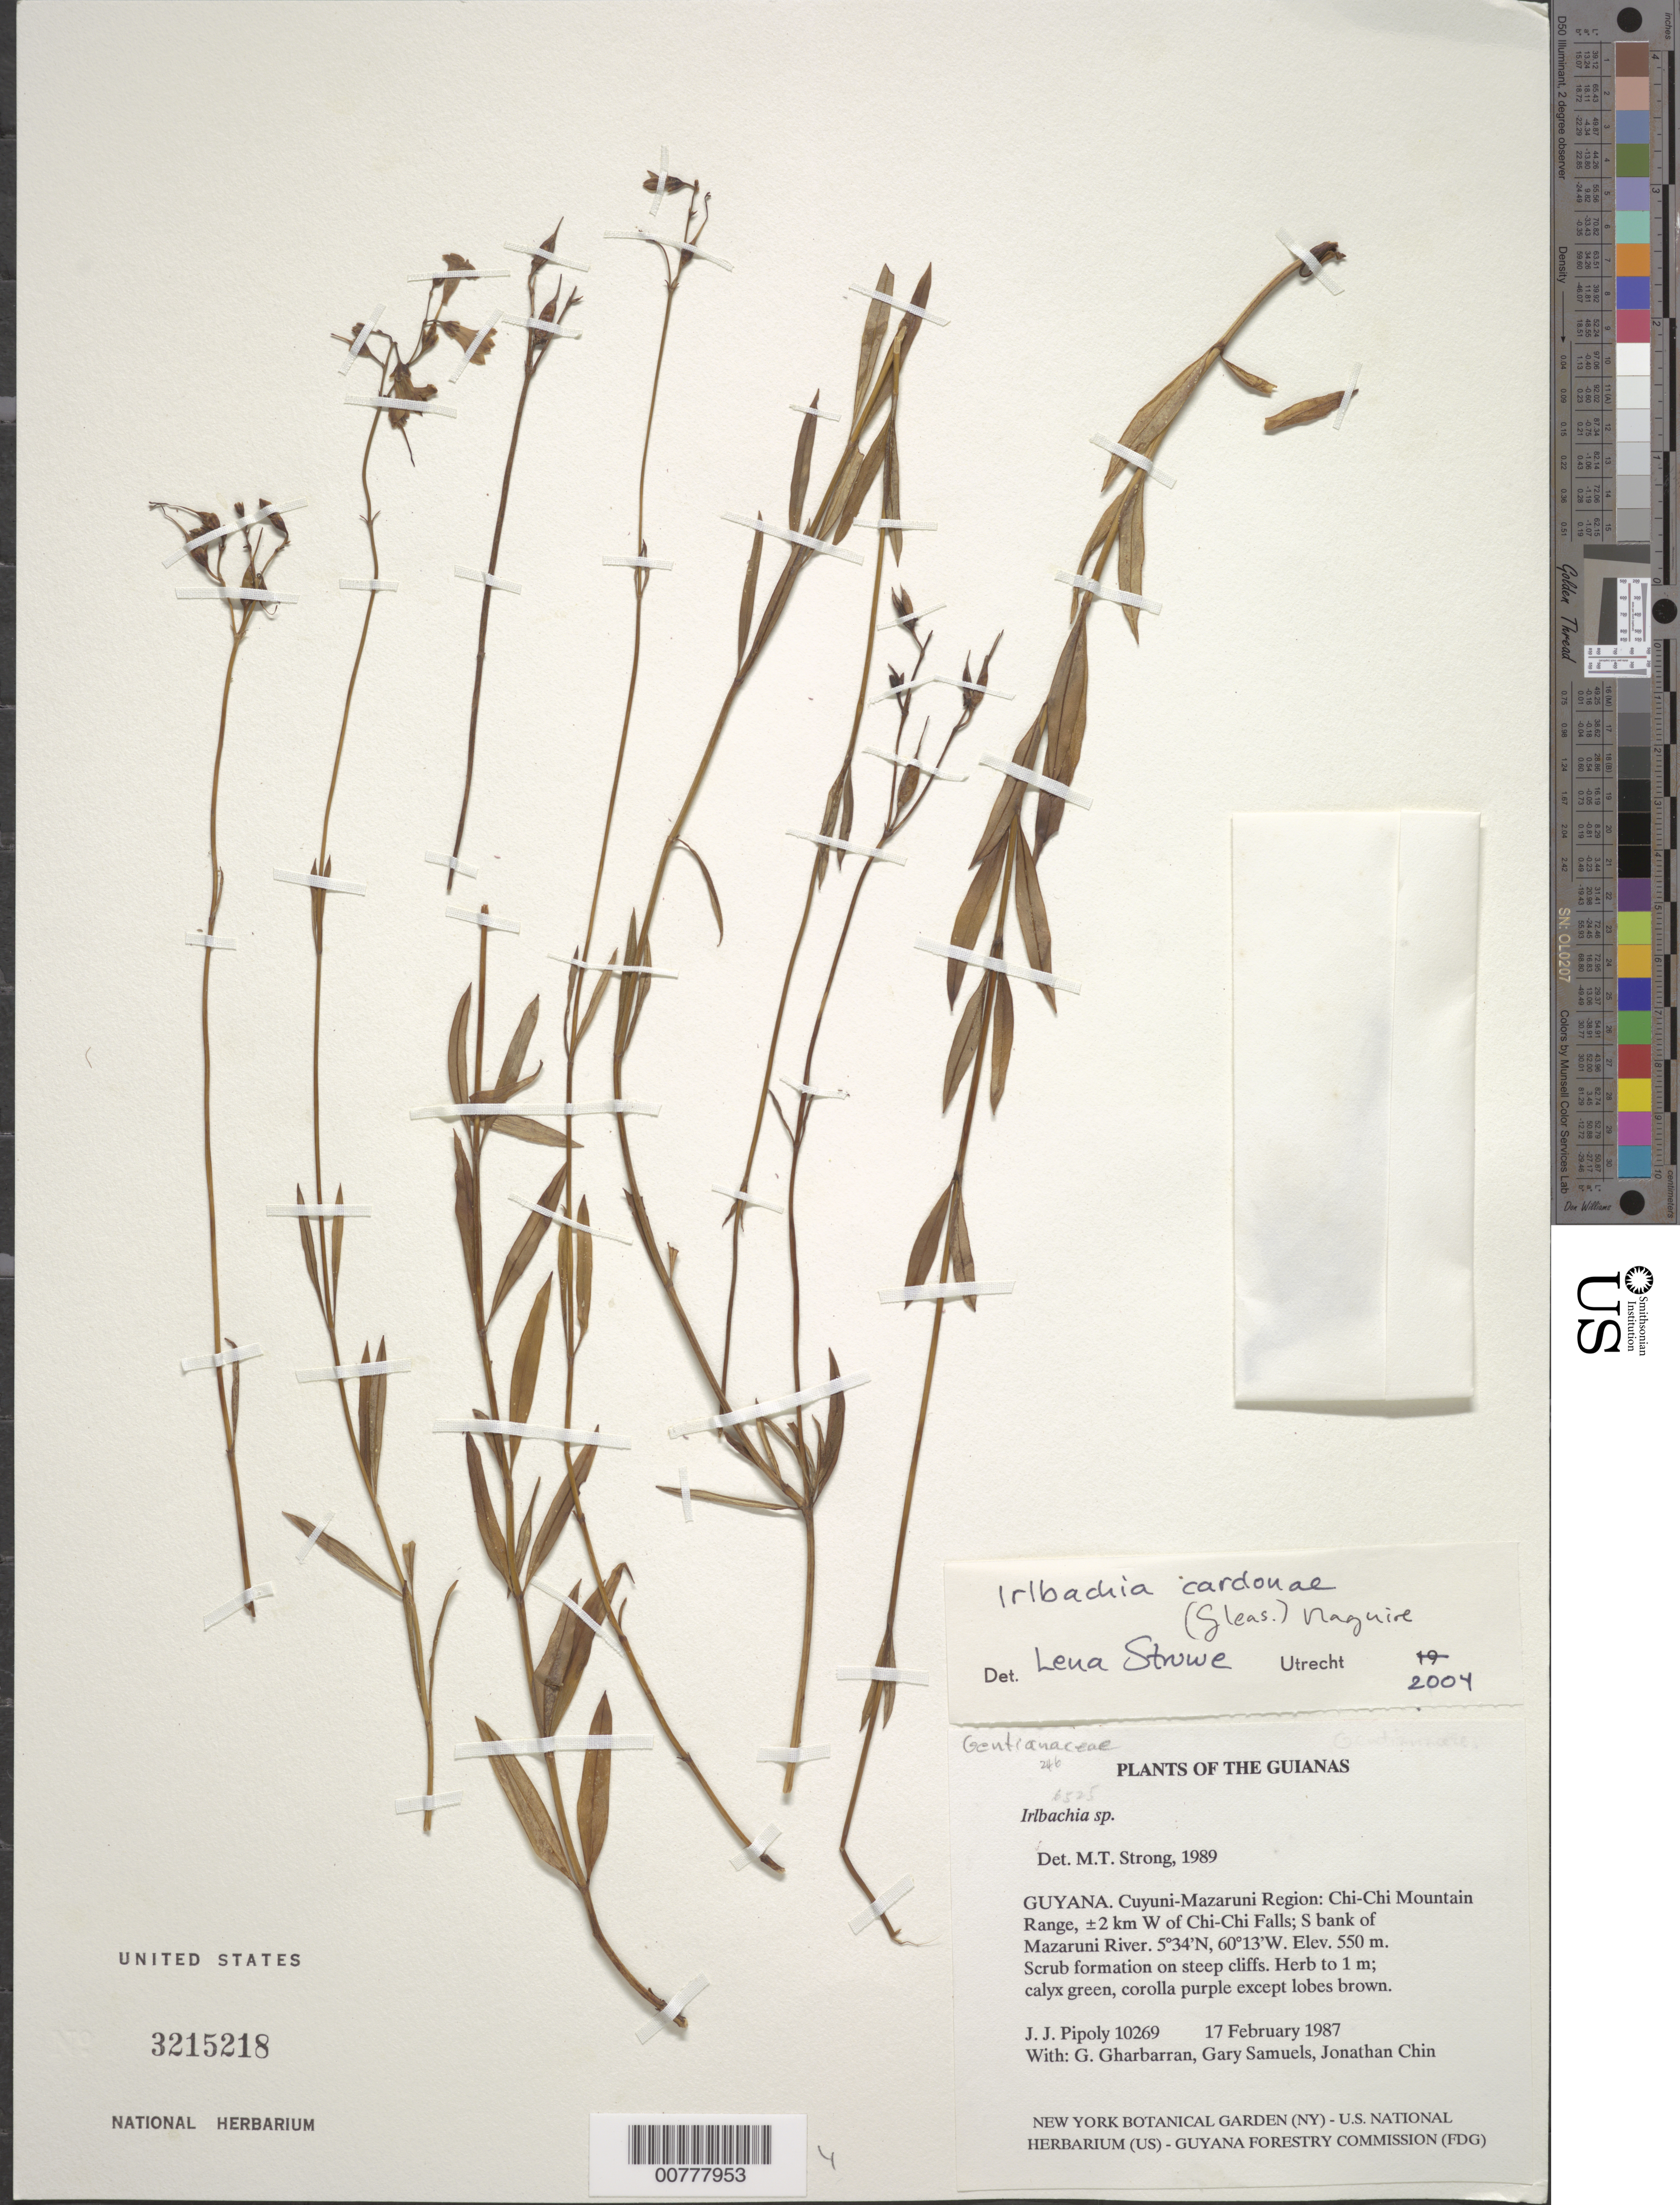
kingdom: Plantae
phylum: Tracheophyta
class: Magnoliopsida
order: Gentianales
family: Gentianaceae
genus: Irlbachia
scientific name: Irlbachia cardonae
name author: (Gleason) Maguire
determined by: Maas, Paul J. M.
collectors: J. J. Pipoly, G. Gharbarran, G. Samuels & J. Chin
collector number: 10269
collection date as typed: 17 February 1987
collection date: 1987-02-17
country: Guyana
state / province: Cuyuni-Mazaruni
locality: Chi-Chi Mountain Range, ±2 km W of Chi-Chi Falls; S bank of Mazaruni River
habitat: Scrub formation on steep cliffs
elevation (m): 550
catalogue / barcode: US 3215218